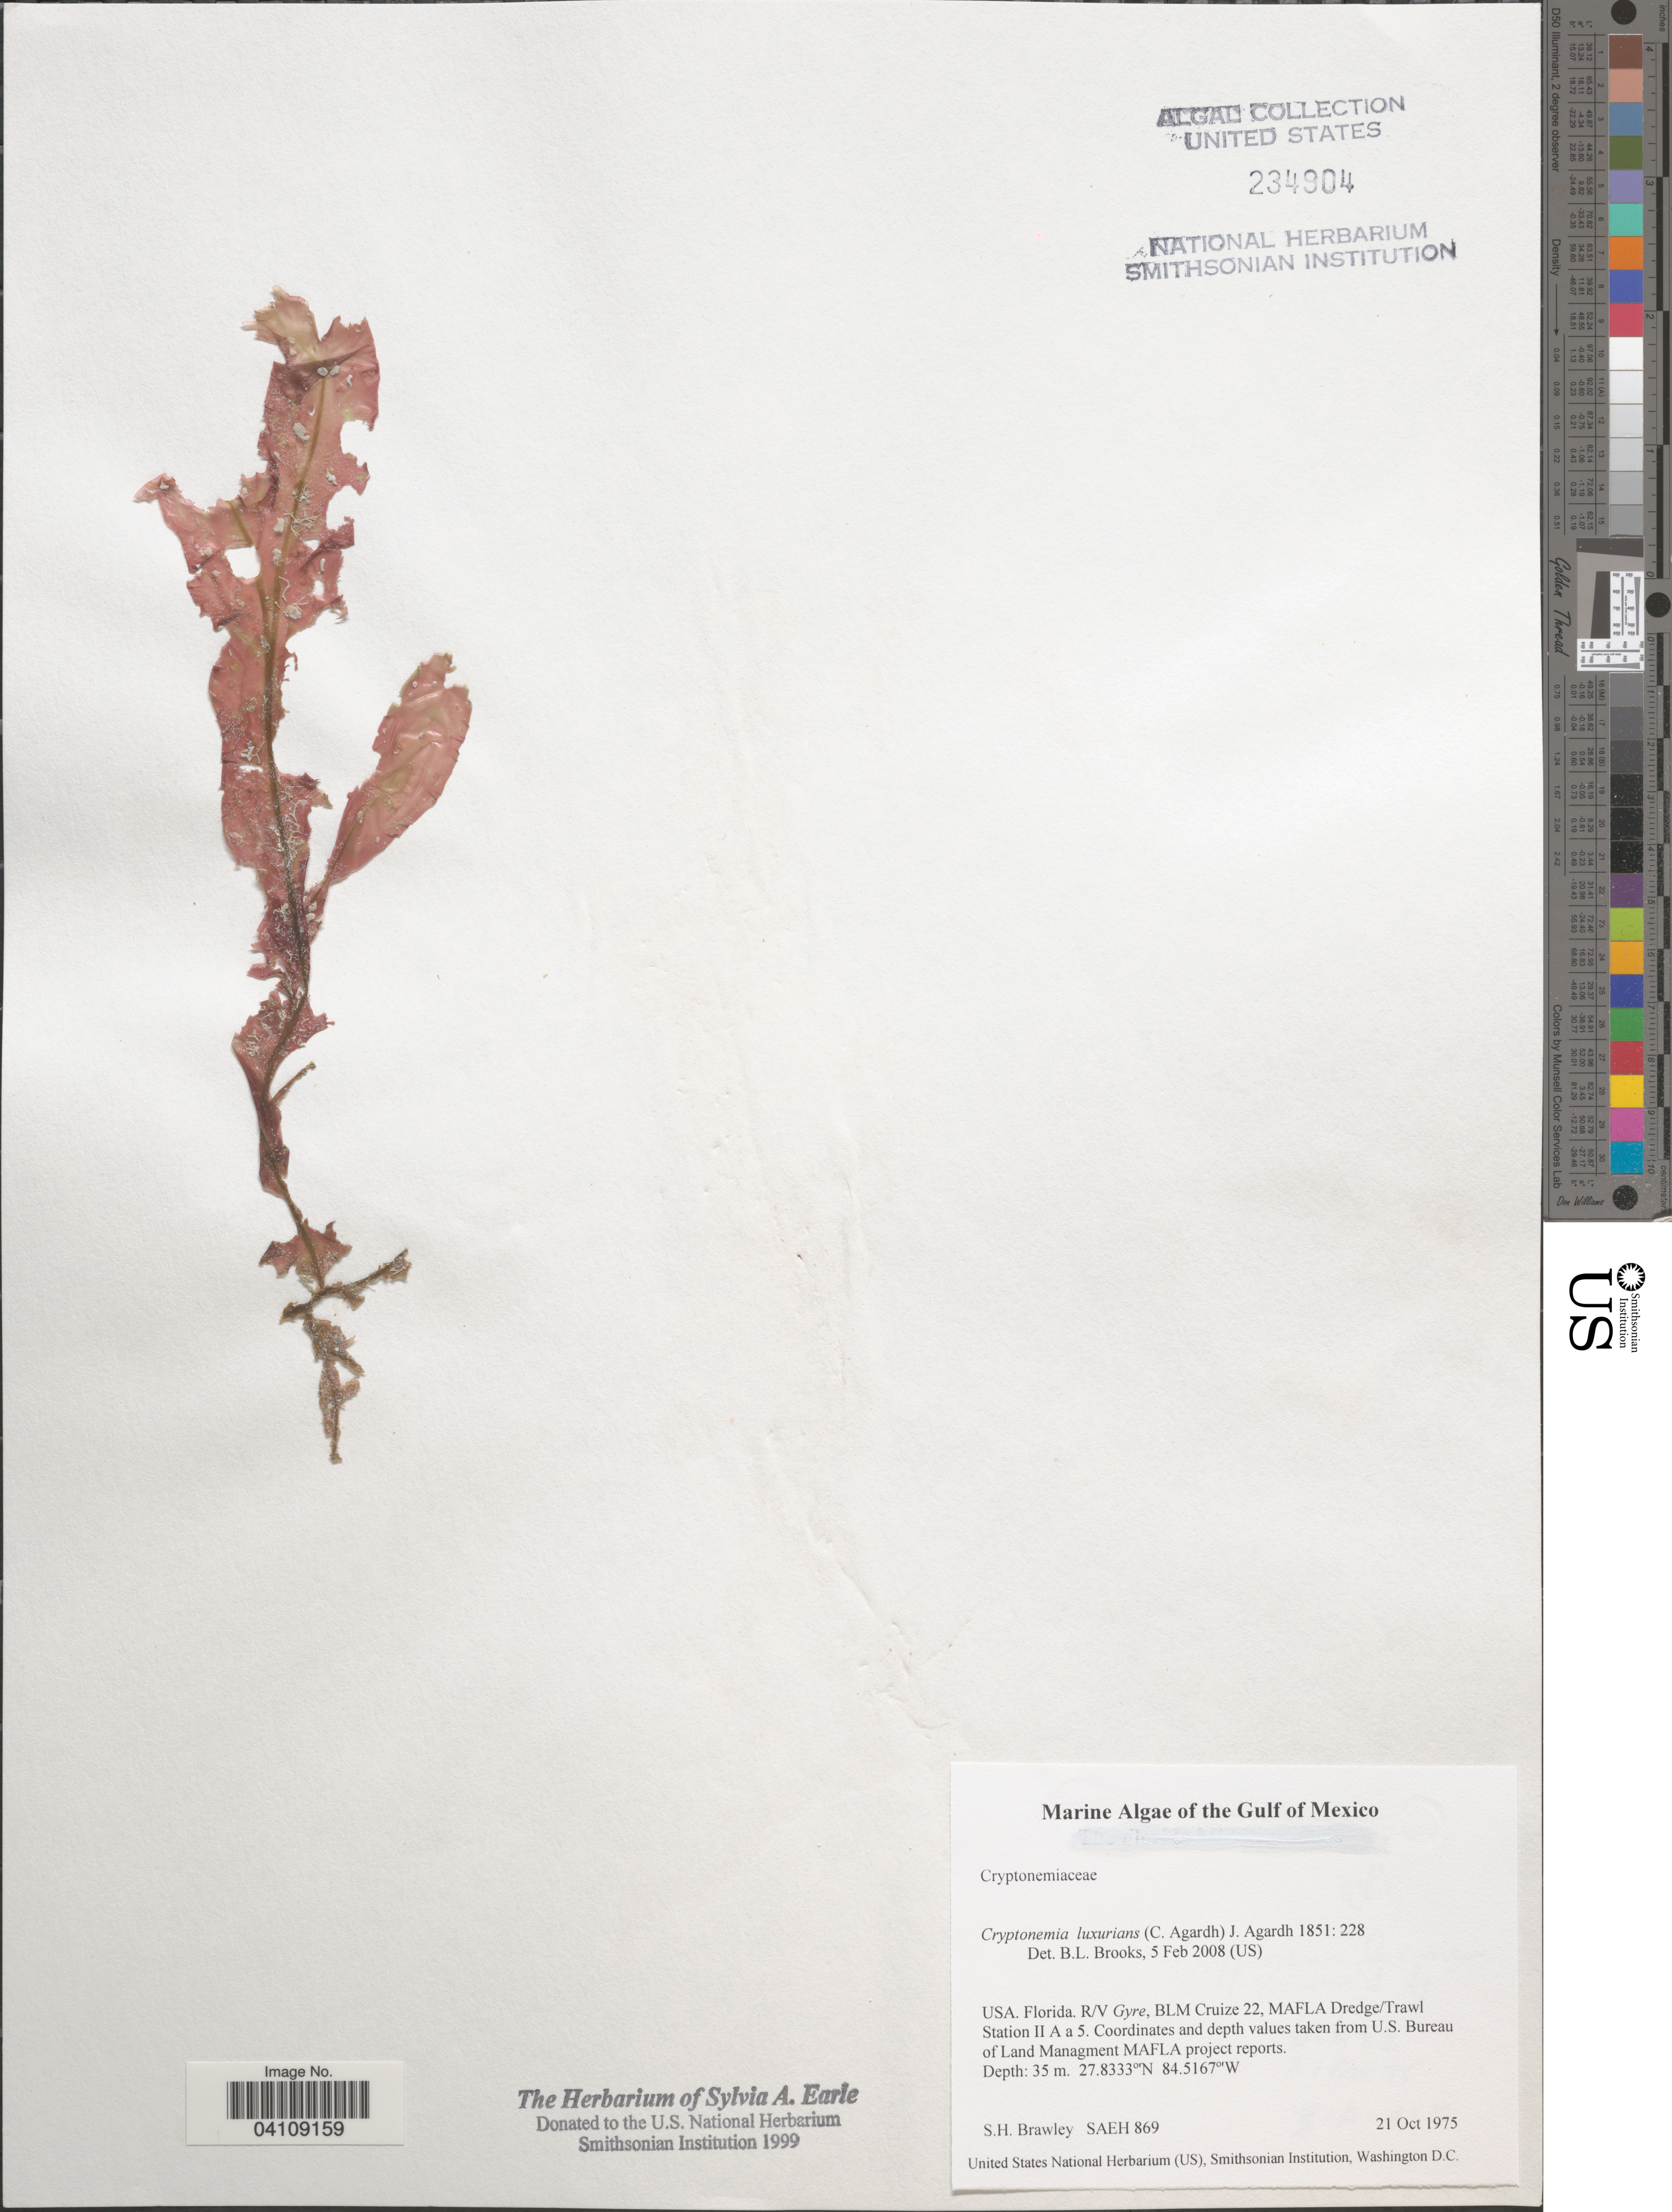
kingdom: Plantae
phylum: Rhodophyta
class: Florideophyceae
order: Halymeniales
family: Halymeniaceae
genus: Cryptonemia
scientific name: Cryptonemia seminervis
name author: (C. Agardh) J. Agardh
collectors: S. Brawley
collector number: SAEH 869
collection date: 1975-10-21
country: United States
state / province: Florida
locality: Gulf of Mexico. Florida. R/V Gyre, BLM Cruize 22, MAFLA Dredge/Trawl Station II A a 5.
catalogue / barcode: US 234904